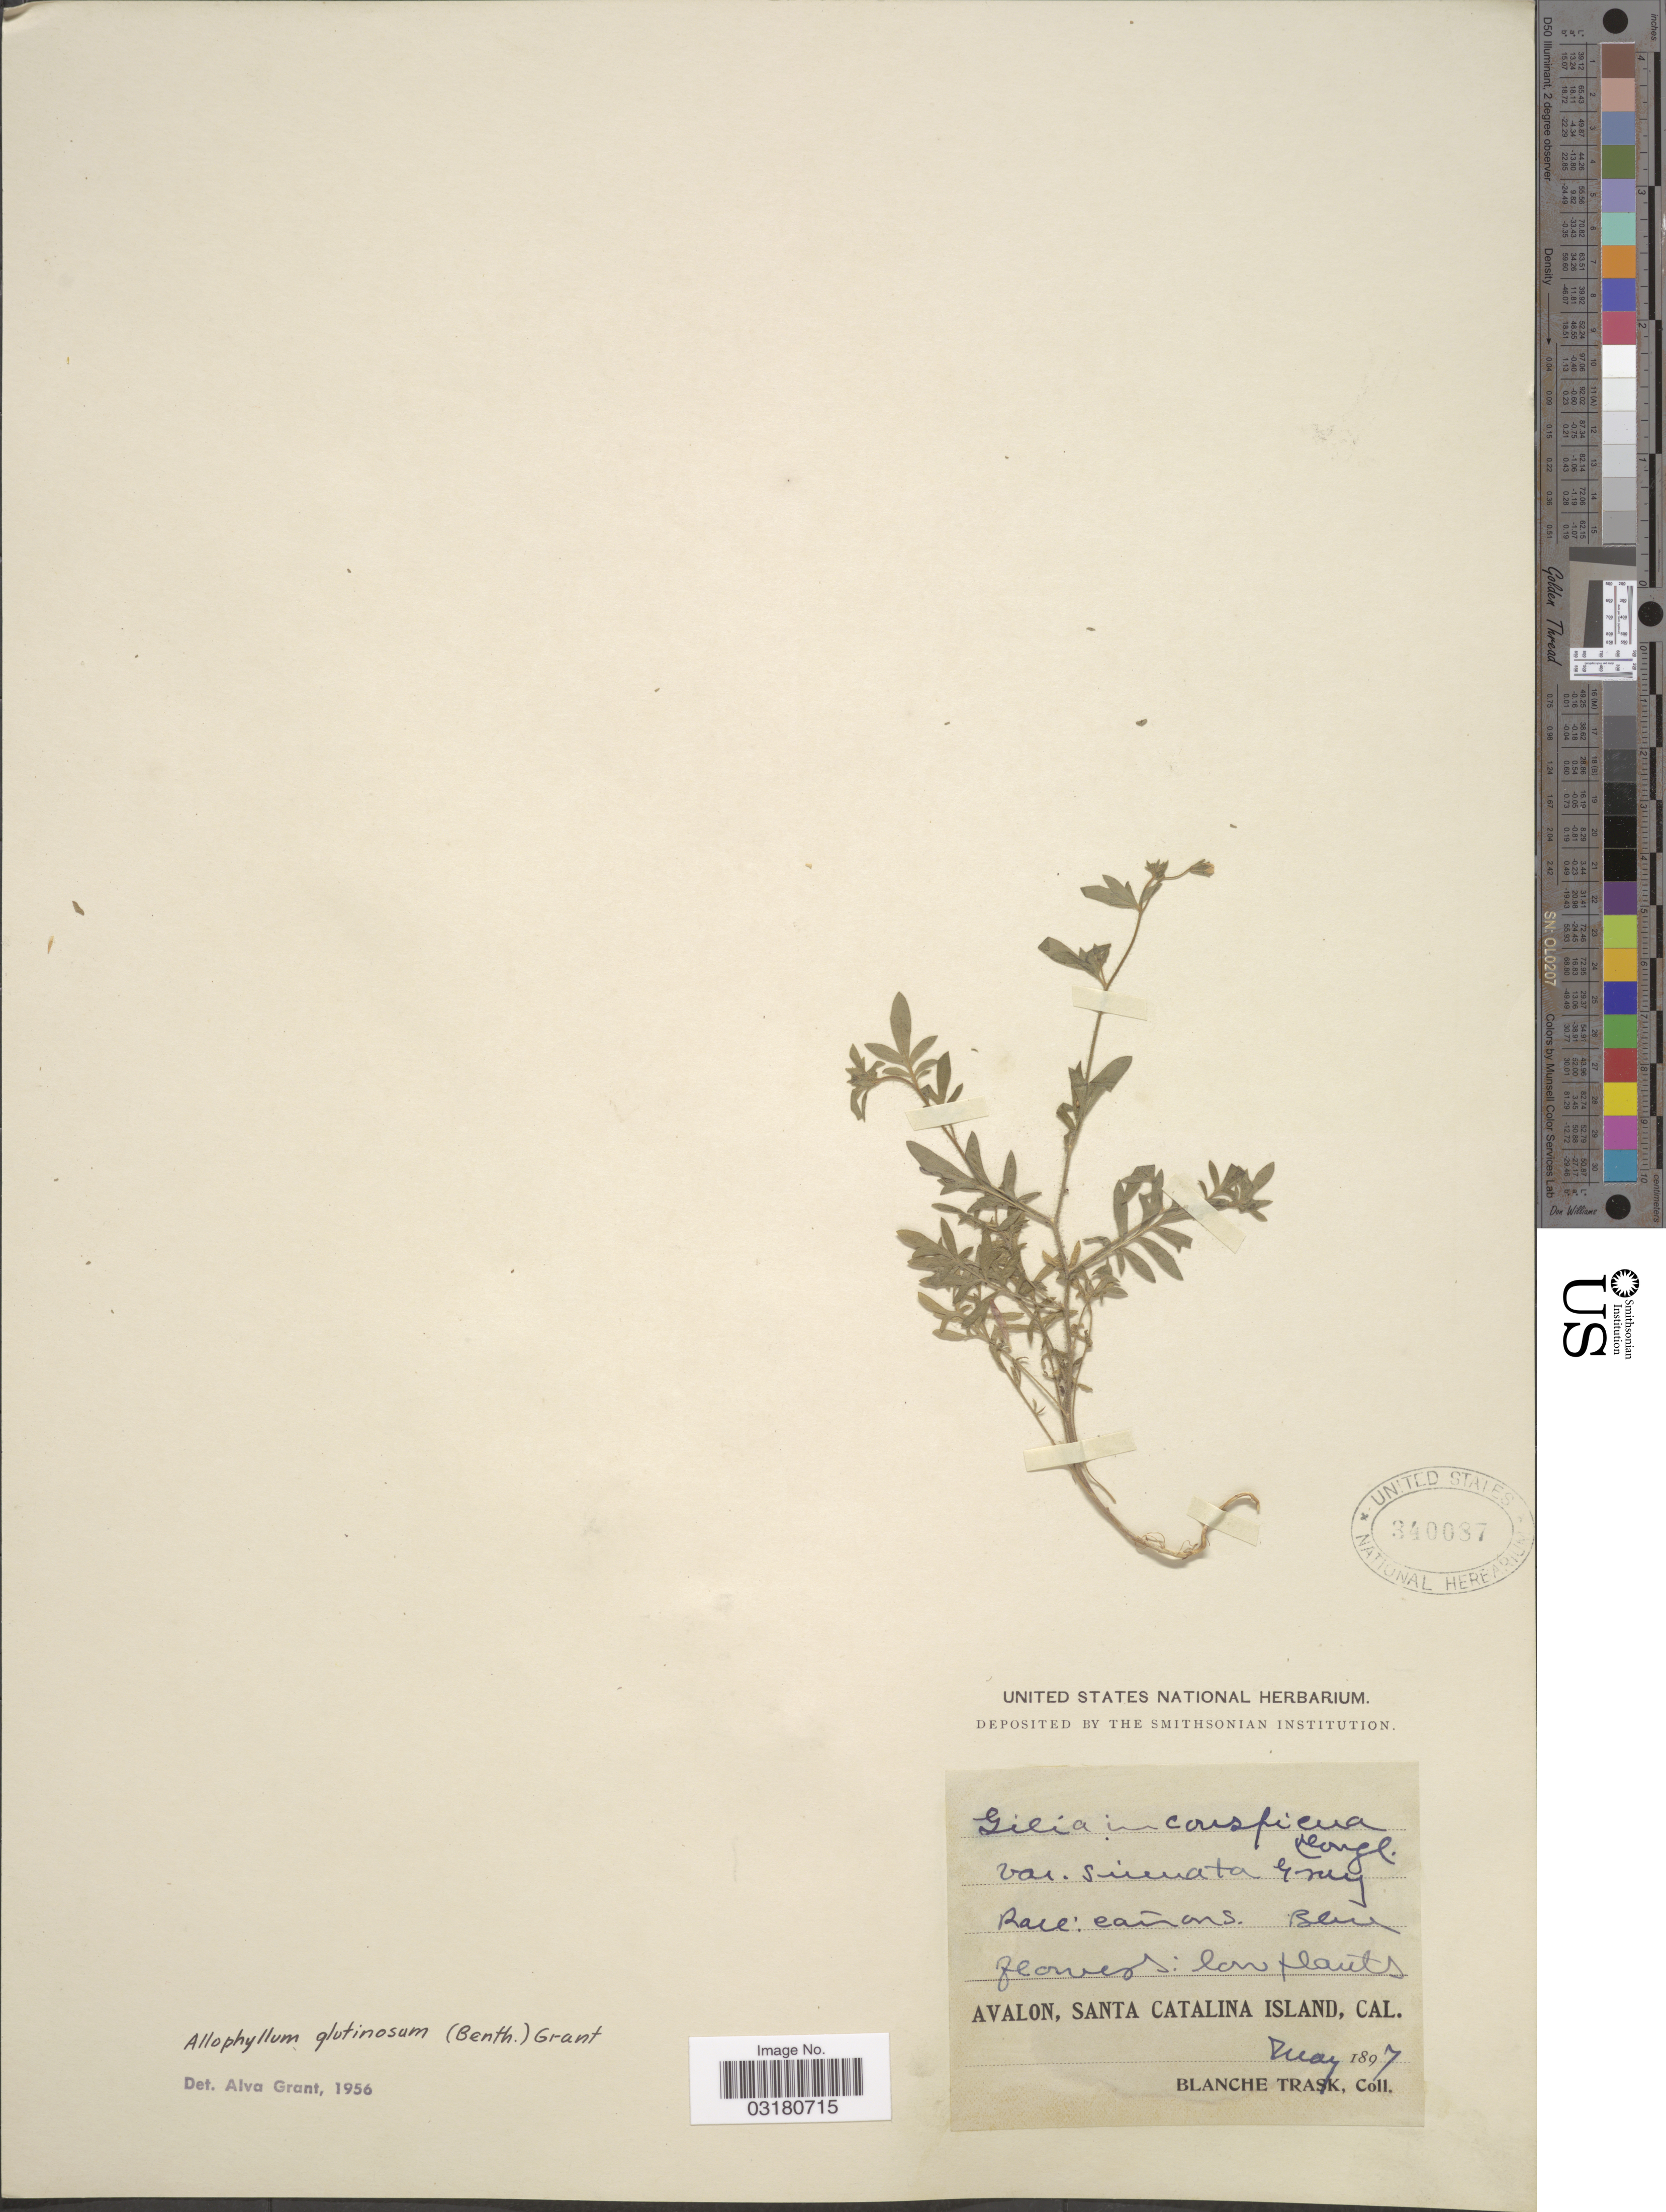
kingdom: Plantae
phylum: Tracheophyta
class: Magnoliopsida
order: Ericales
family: Polemoniaceae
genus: Allophyllum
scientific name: Allophyllum glutinosum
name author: (Benth.) A.D. Grant & V.E. Grant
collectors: B. Trask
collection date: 1897-05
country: United States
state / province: California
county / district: Los Angeles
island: Santa Catalina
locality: Avalon, Santa Catalina Island, Cal.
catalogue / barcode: US 340087